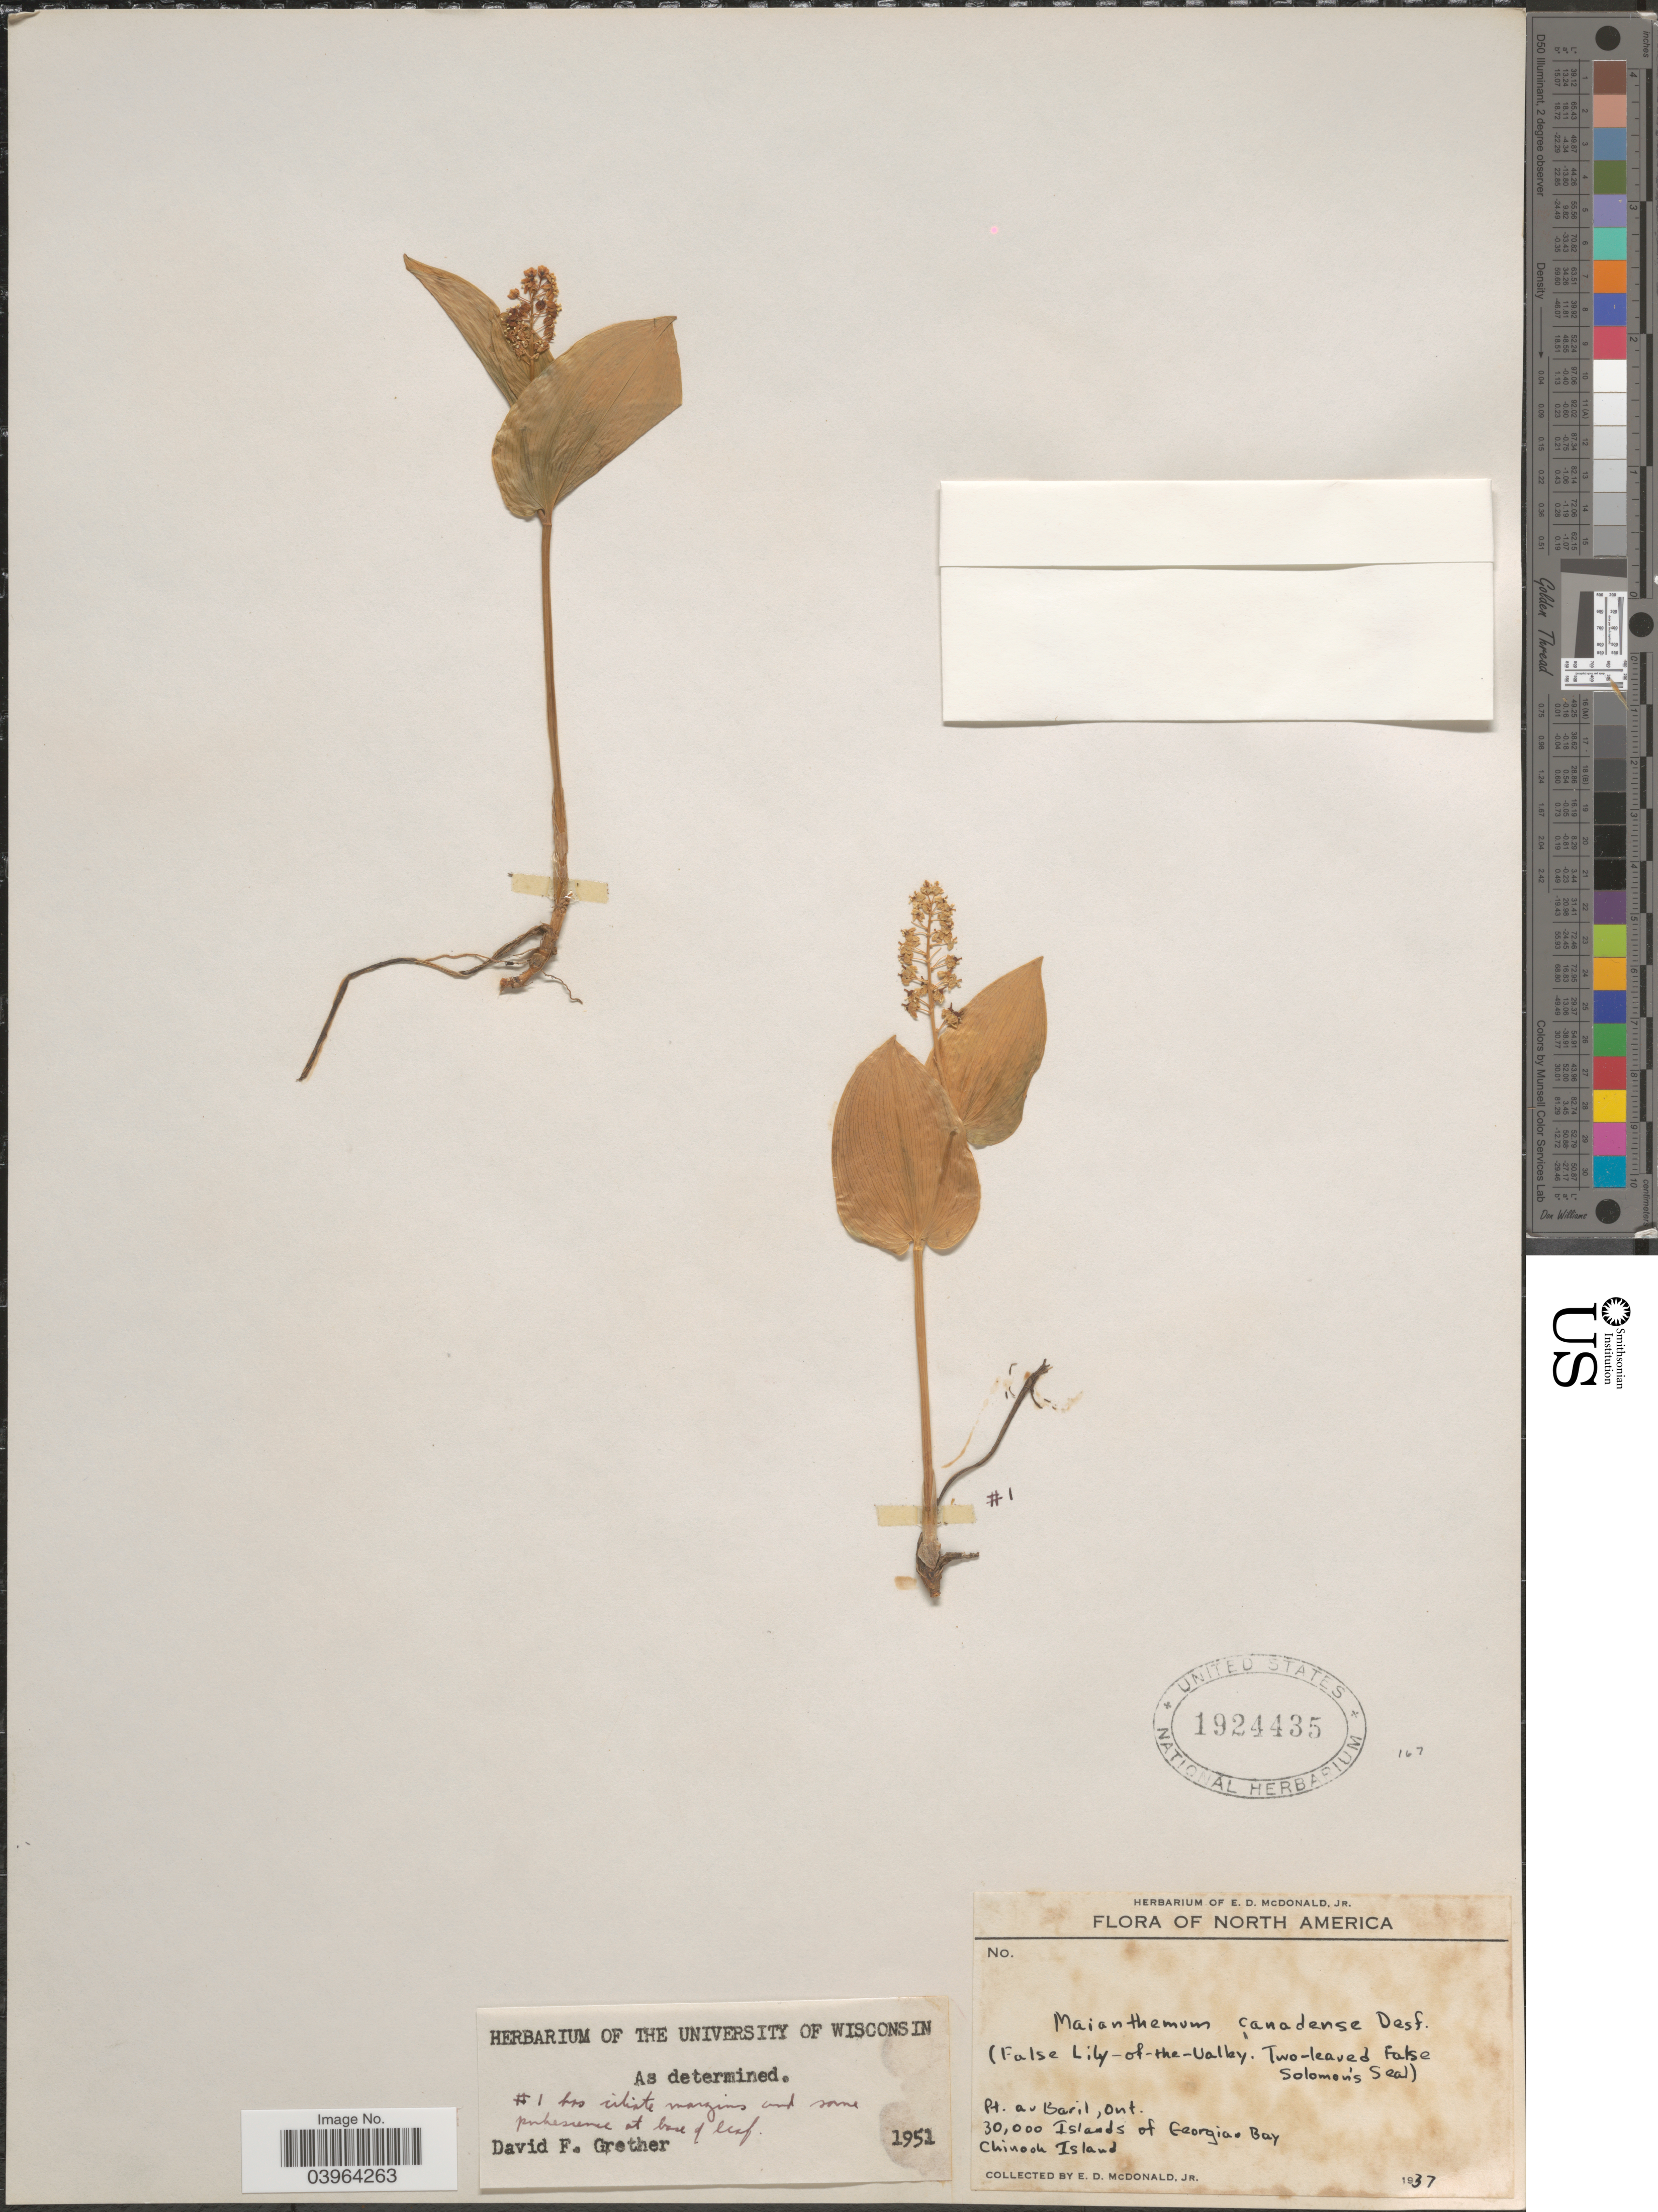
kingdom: Plantae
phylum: Tracheophyta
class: Liliopsida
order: Asparagales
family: Asparagaceae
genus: Maianthemum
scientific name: Maianthemum canadense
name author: Desf.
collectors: E. D. McDonald Jr.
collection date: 1937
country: Canada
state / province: Ontario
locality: Pt. au Baril. 30,000 Islands of Georgia Bay. Chinook Island.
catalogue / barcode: US 1924435